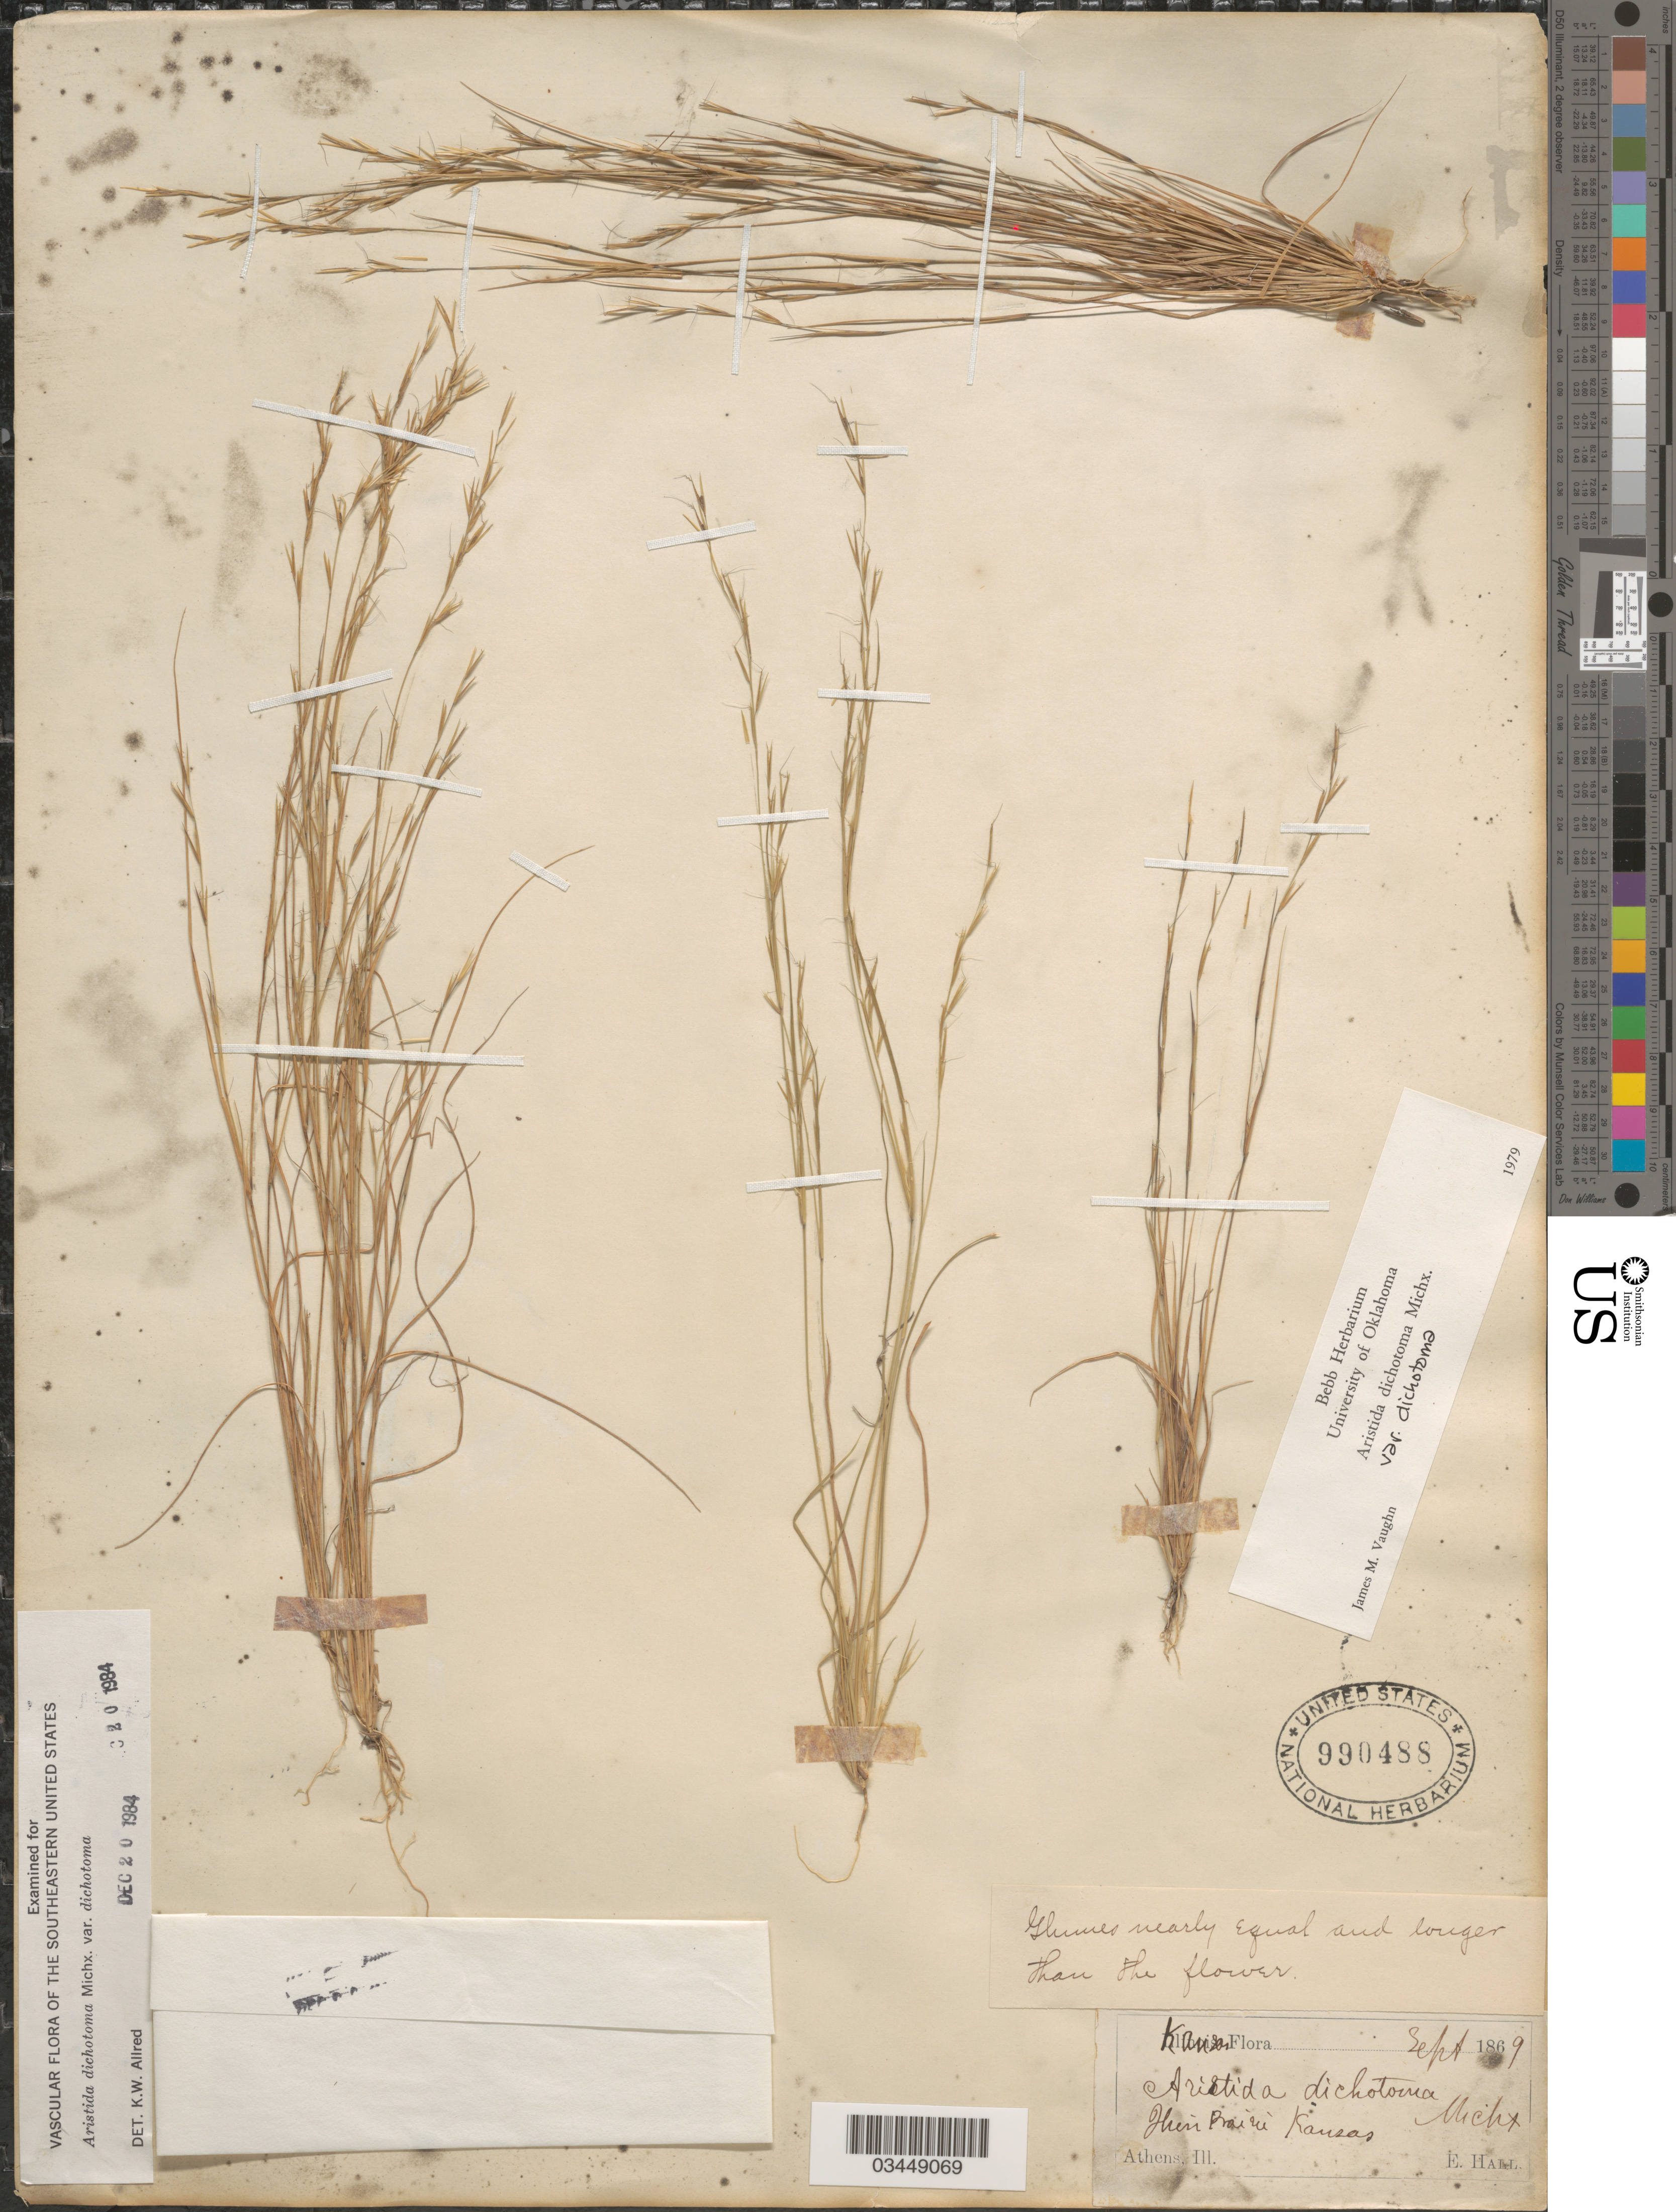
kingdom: Plantae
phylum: Tracheophyta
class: Liliopsida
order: Poales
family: Poaceae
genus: Aristida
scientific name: Aristida dichotoma var. dichotoma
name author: Michx.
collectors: E. Hall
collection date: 1869-09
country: United States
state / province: Kansas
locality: Thin Prairie.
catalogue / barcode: US 990488